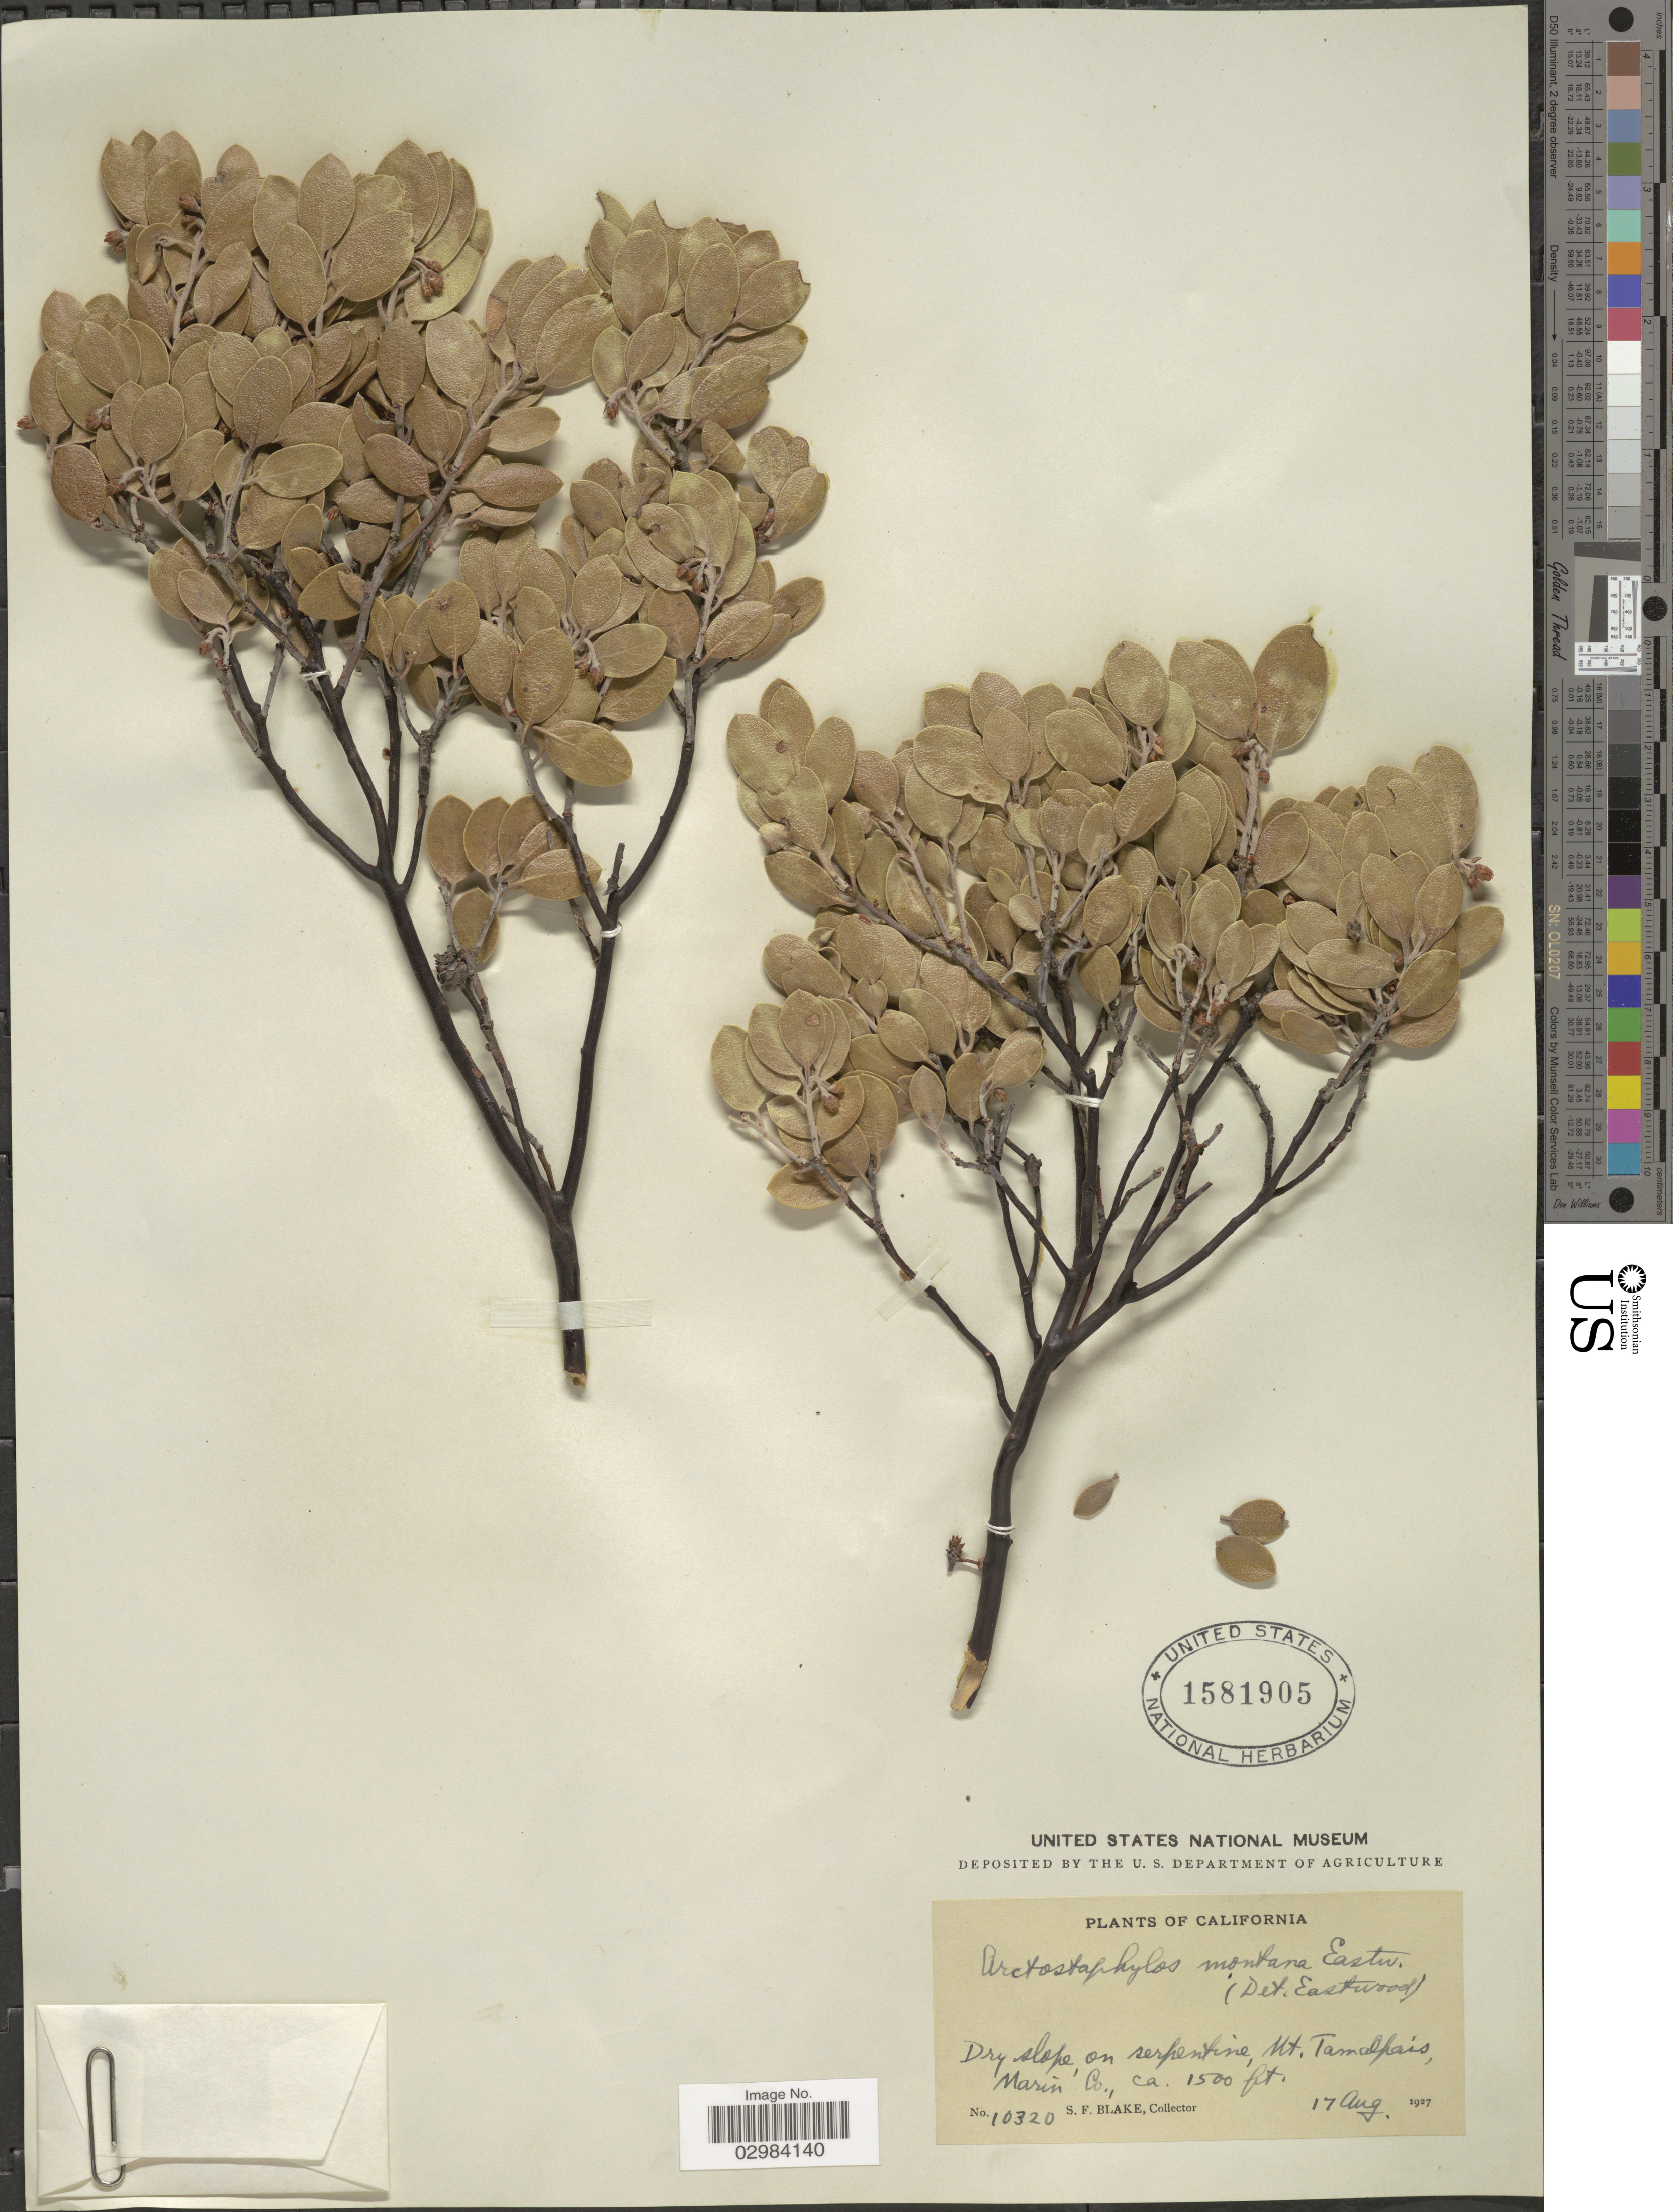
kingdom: Plantae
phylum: Tracheophyta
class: Magnoliopsida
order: Ericales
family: Ericaceae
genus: Arctostaphylos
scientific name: Arctostaphylos montana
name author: Eastw.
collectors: S. Blake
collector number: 10320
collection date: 1927-08-17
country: United States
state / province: California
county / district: Marin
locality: Dry slope on serpentine, Mt. Tamalpais, Marin Co.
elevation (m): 457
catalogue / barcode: US 1581905